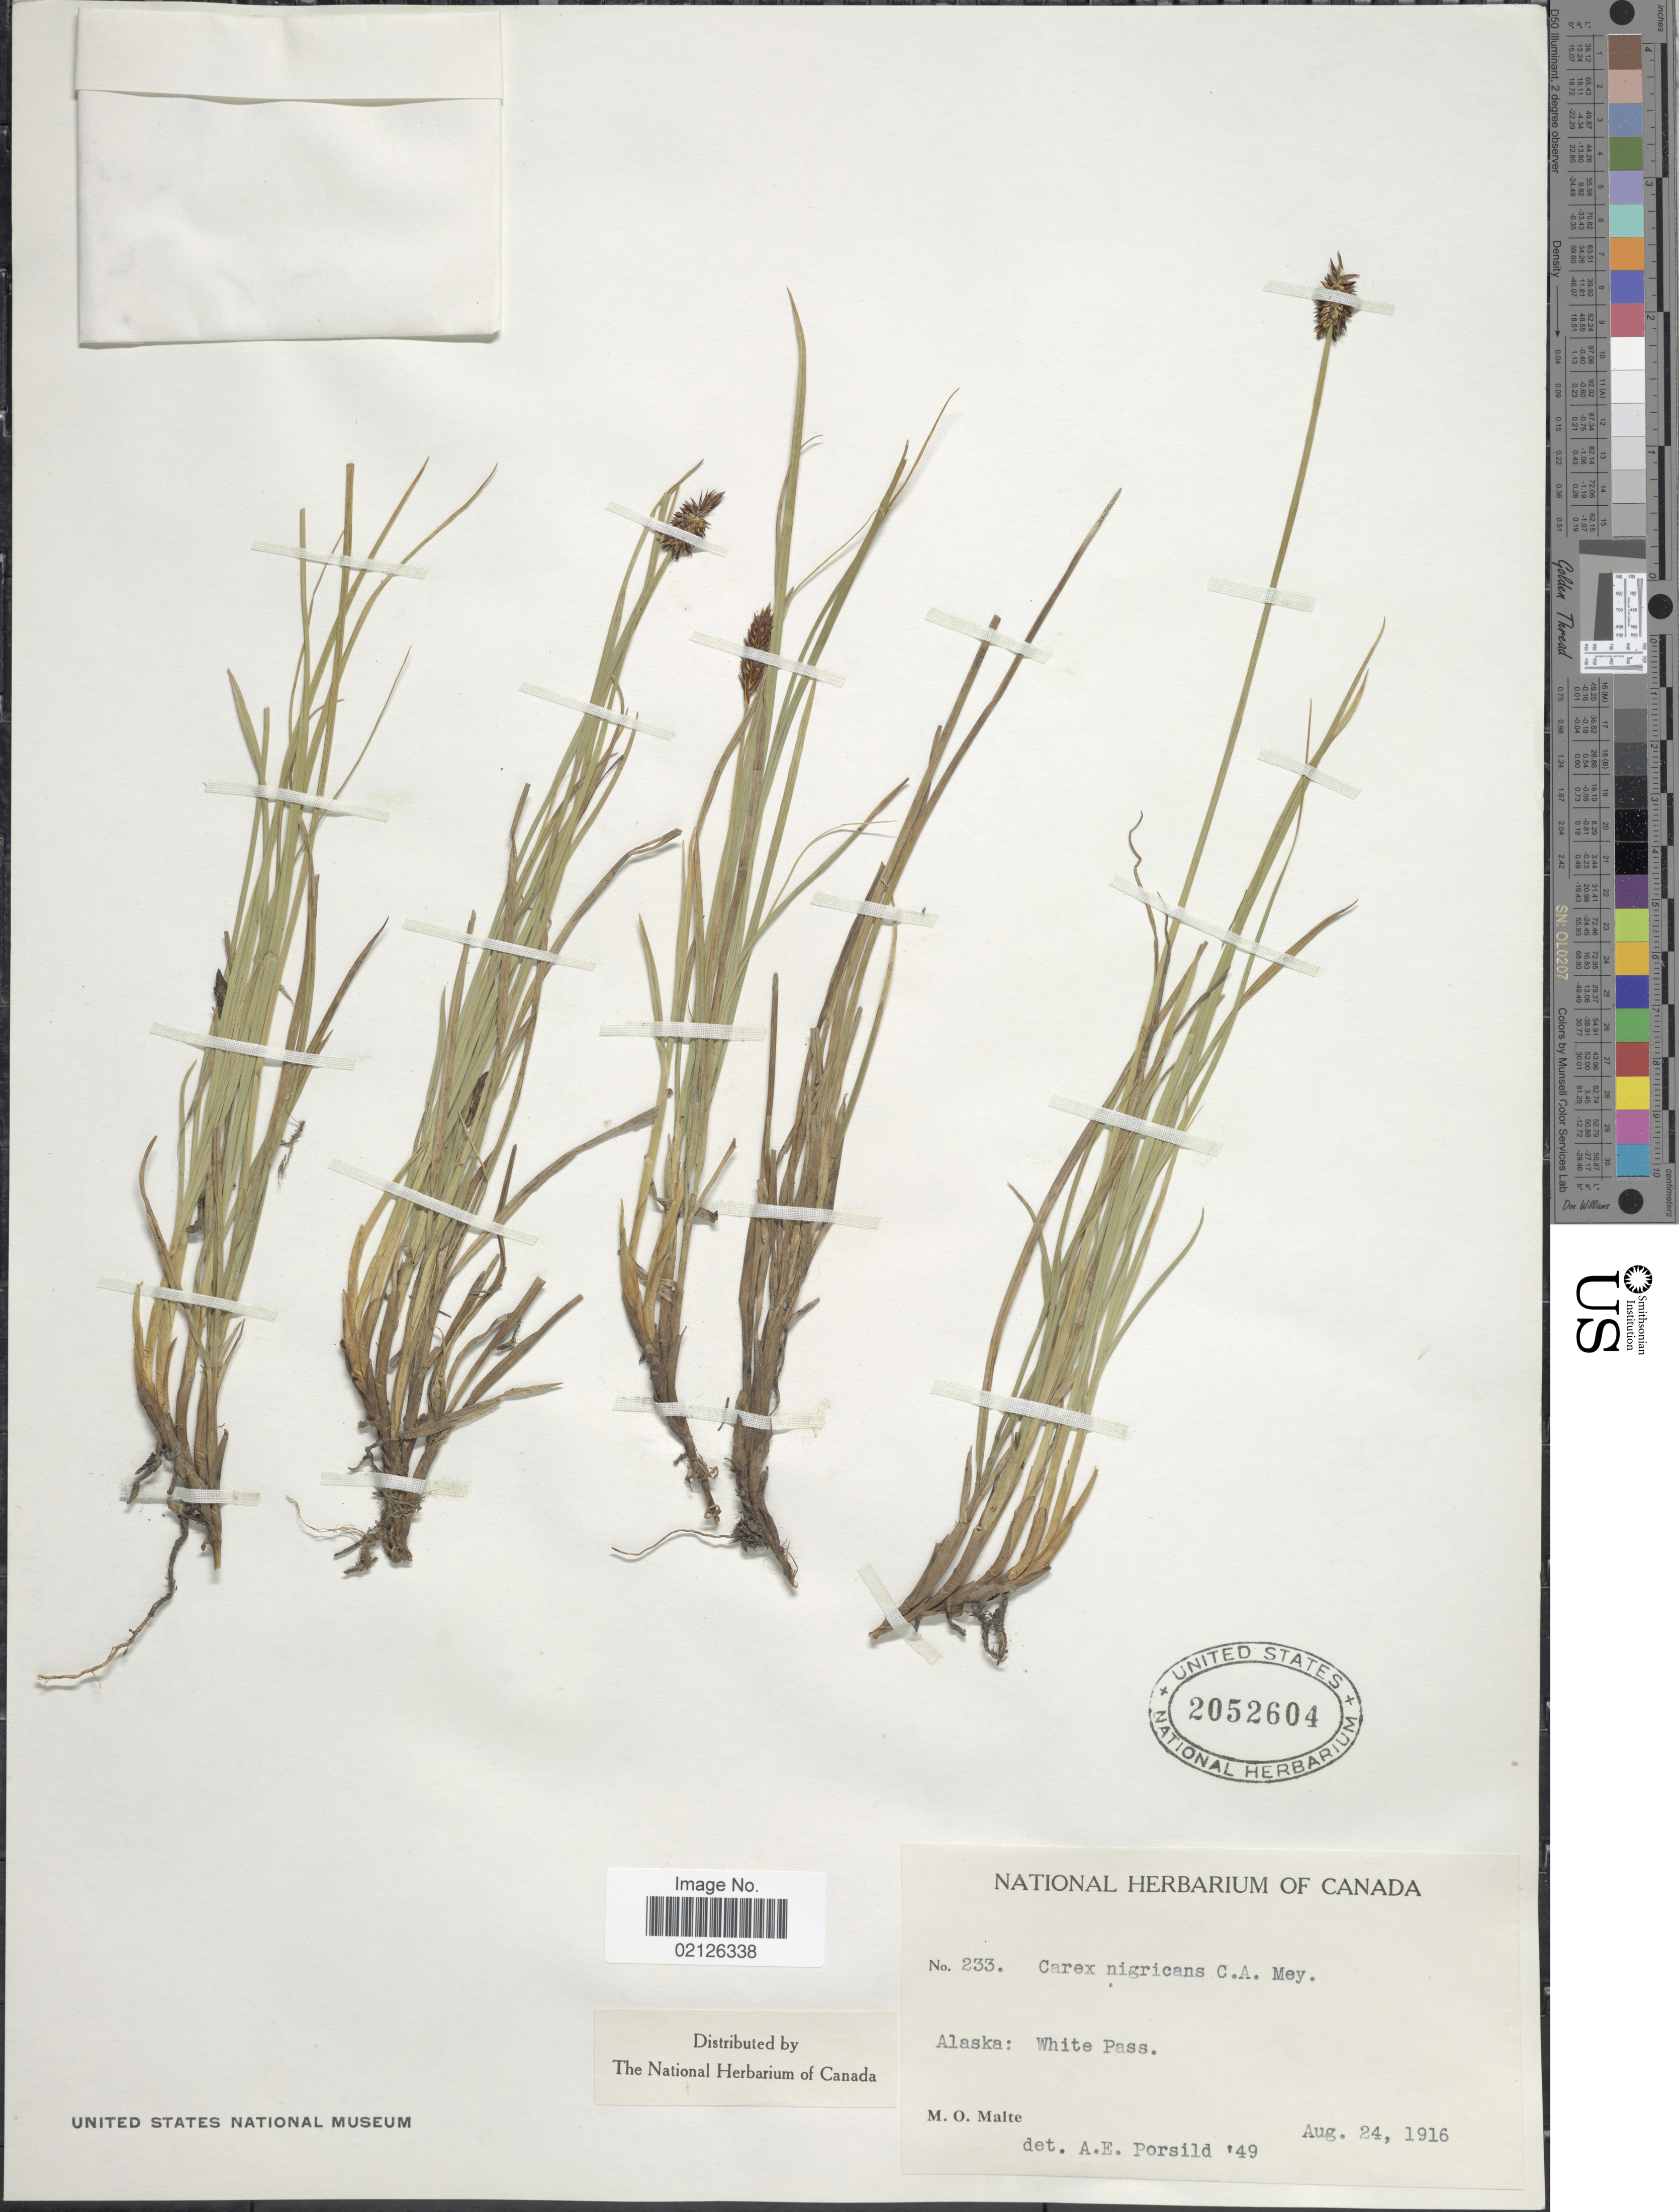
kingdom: Plantae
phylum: Tracheophyta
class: Liliopsida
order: Poales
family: Cyperaceae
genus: Carex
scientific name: Carex nigricans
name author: C.A. Mey.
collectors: M. O. Malte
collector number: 233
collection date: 1916-08-24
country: United States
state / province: Alaska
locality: White Pass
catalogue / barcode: US 2052604